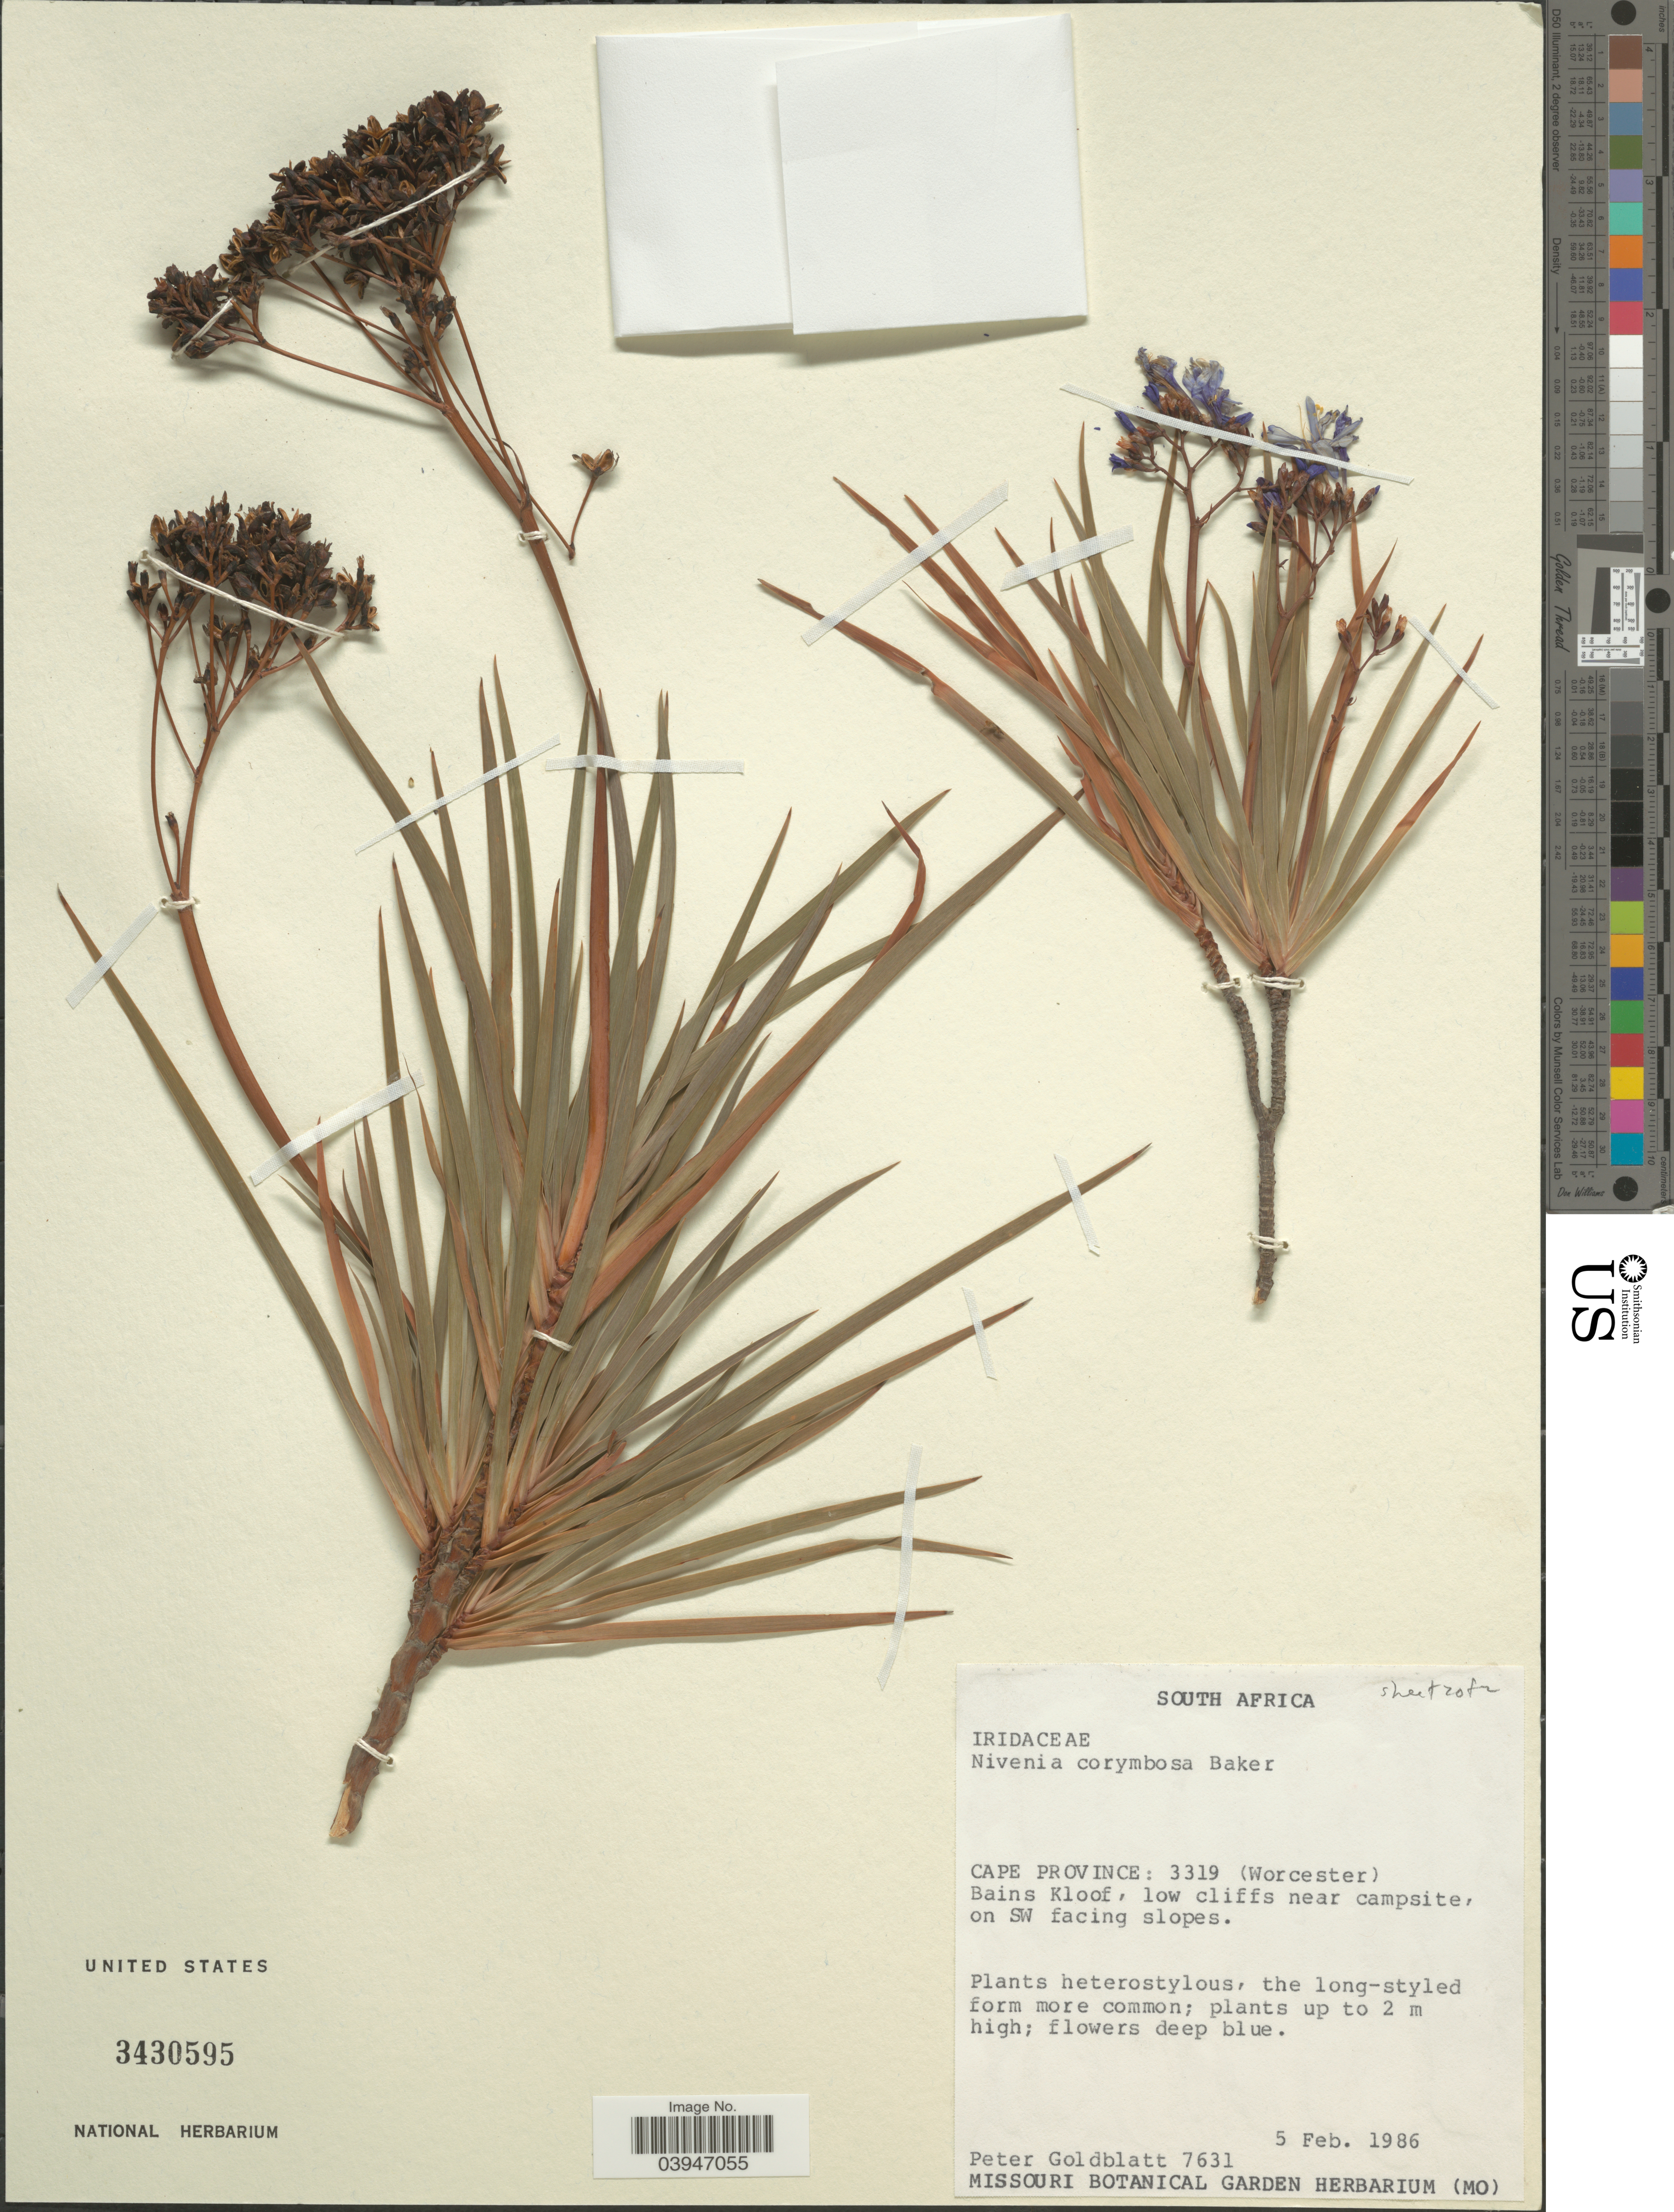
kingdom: Plantae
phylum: Tracheophyta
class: Liliopsida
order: Asparagales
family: Iridaceae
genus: Nivenia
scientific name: Nivenia corymbosa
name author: (Ker Gawl.) Baker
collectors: P. Goldblatt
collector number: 7631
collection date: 1986-02-05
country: South Africa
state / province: Western Cape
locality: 3319 (Worcester). Bains Kloof, low cliffs near campsite, on SW facing slopes.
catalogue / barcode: US 3430595